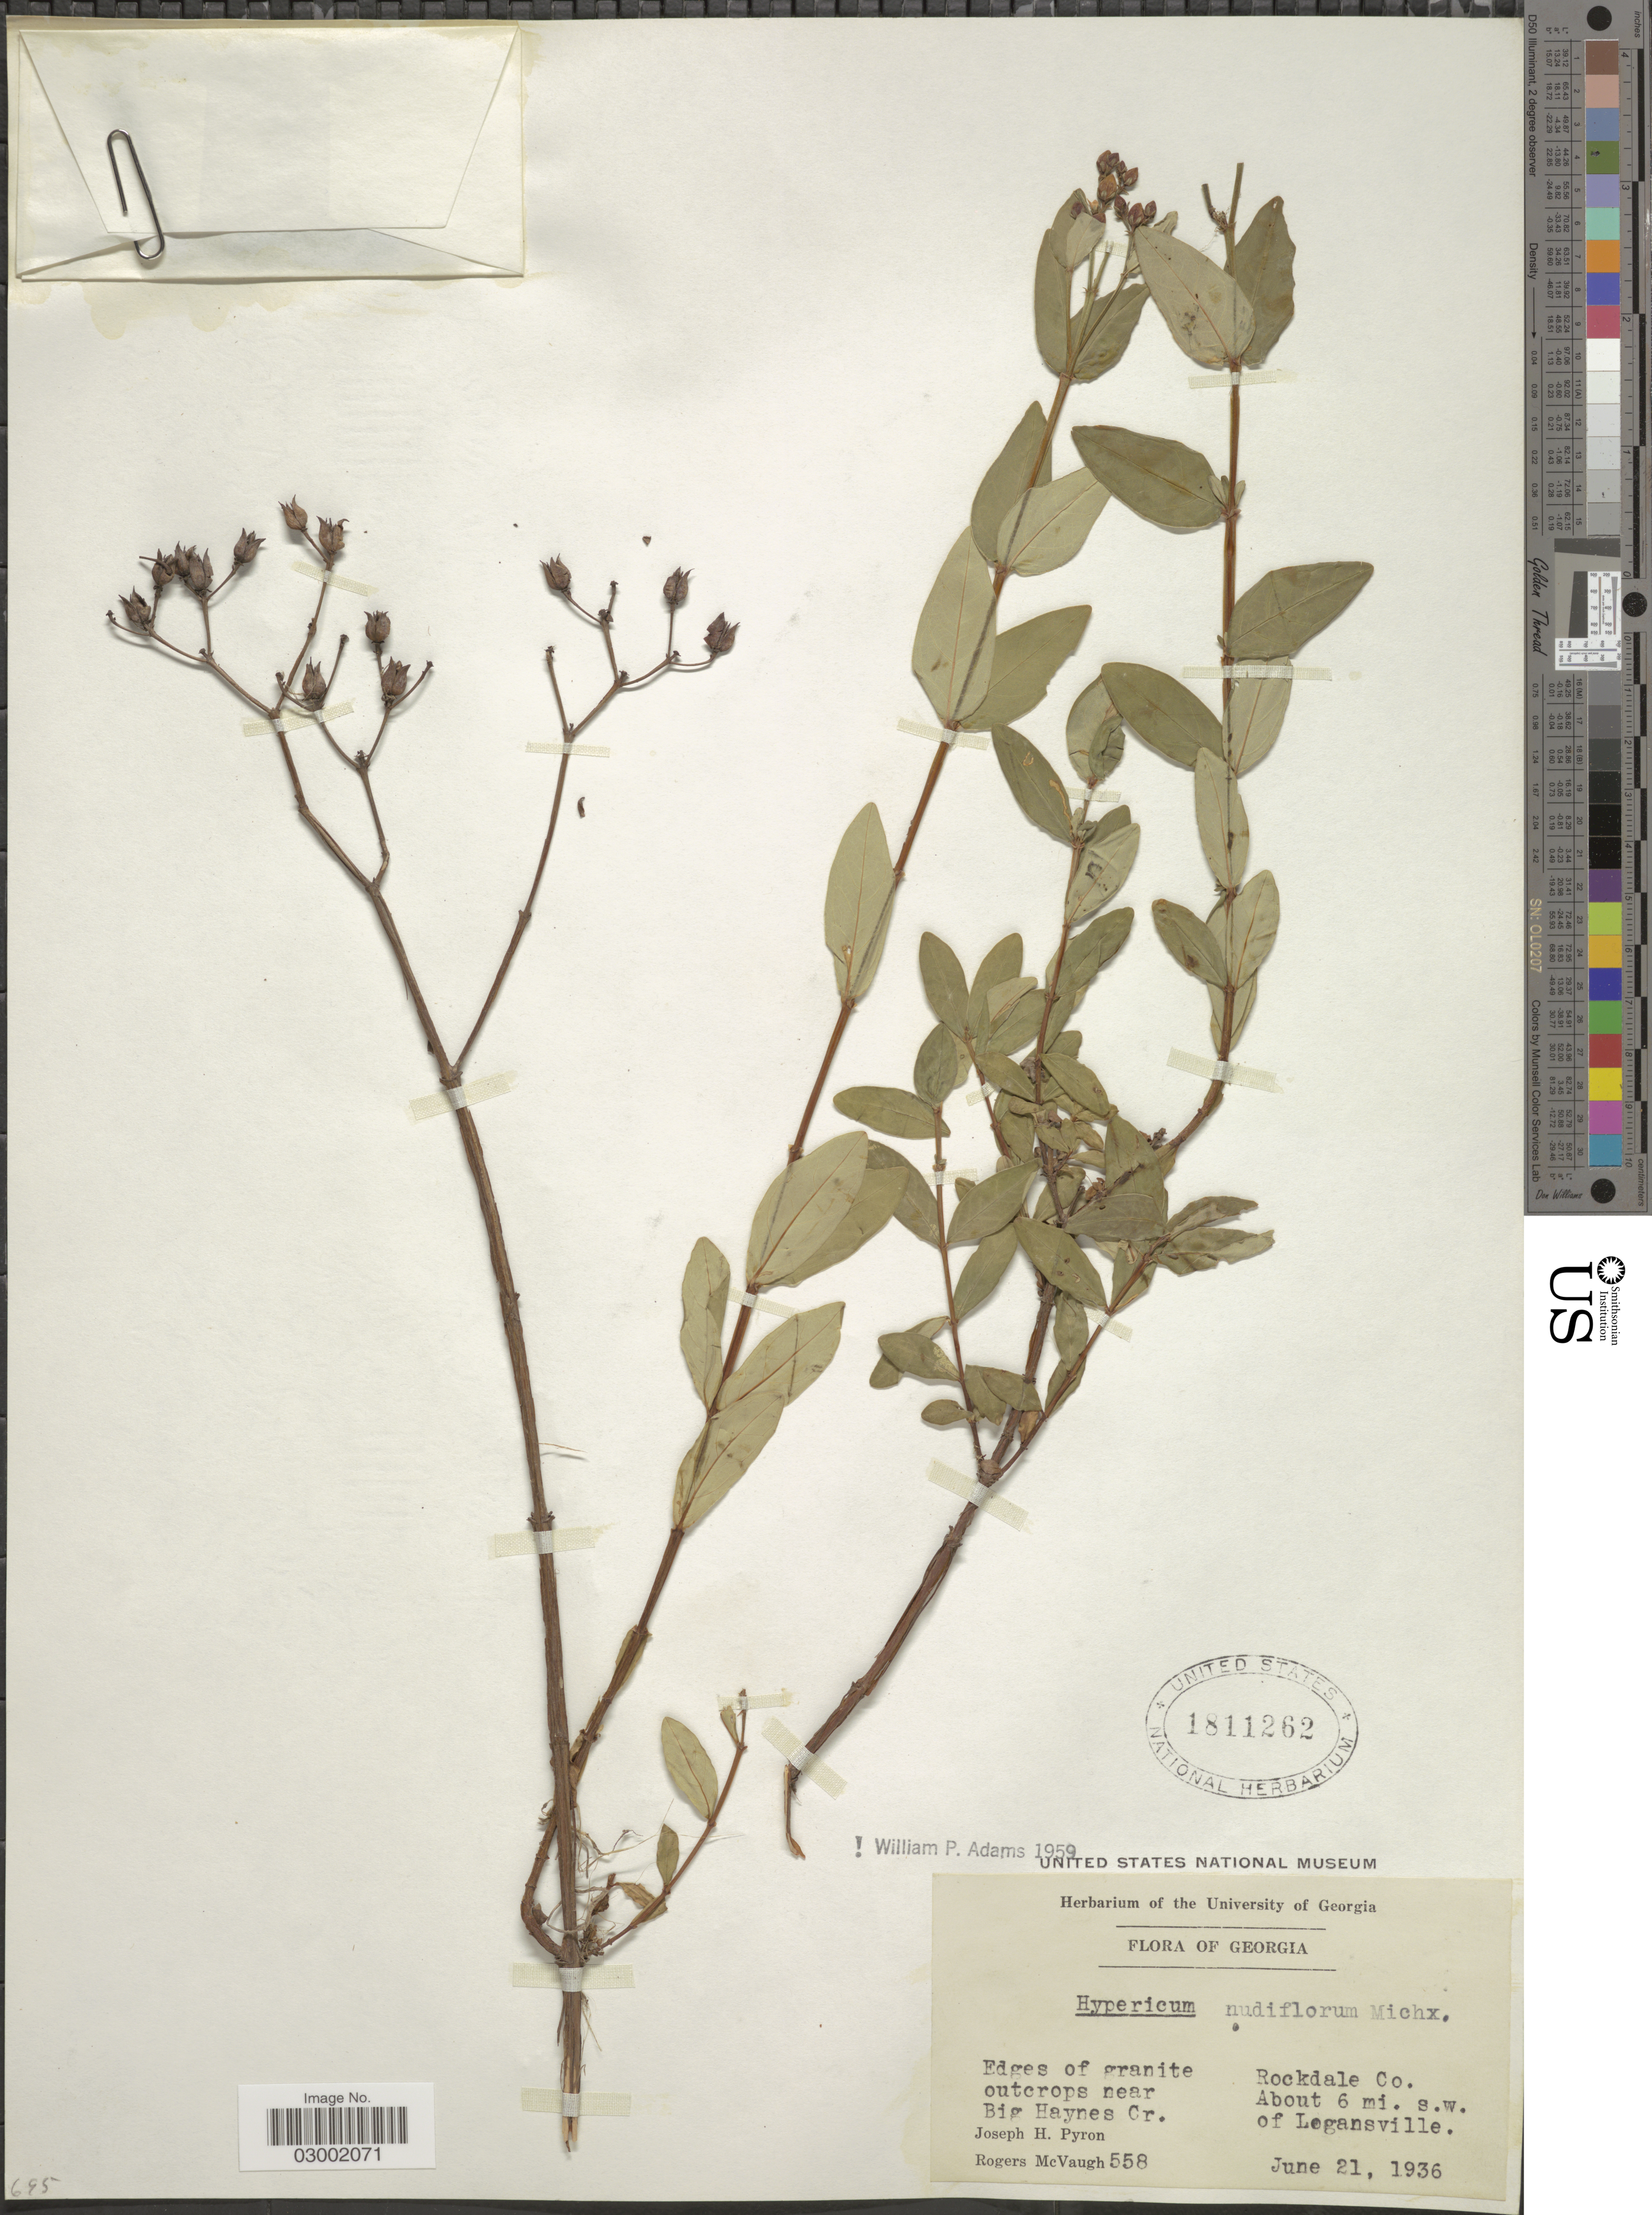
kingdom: Plantae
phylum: Tracheophyta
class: Magnoliopsida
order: Malpighiales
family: Hypericaceae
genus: Hypericum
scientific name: Hypericum nudiflorum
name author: Michx. ex Willd.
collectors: J. H. Pyron & R. McVaugh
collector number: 558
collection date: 1936-06-21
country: United States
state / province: Georgia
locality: Edges of granite outcrops near Big Haynes Cr. Rockdale Co. About 6 mi. s.w. of Logansville.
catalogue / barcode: US 1811262